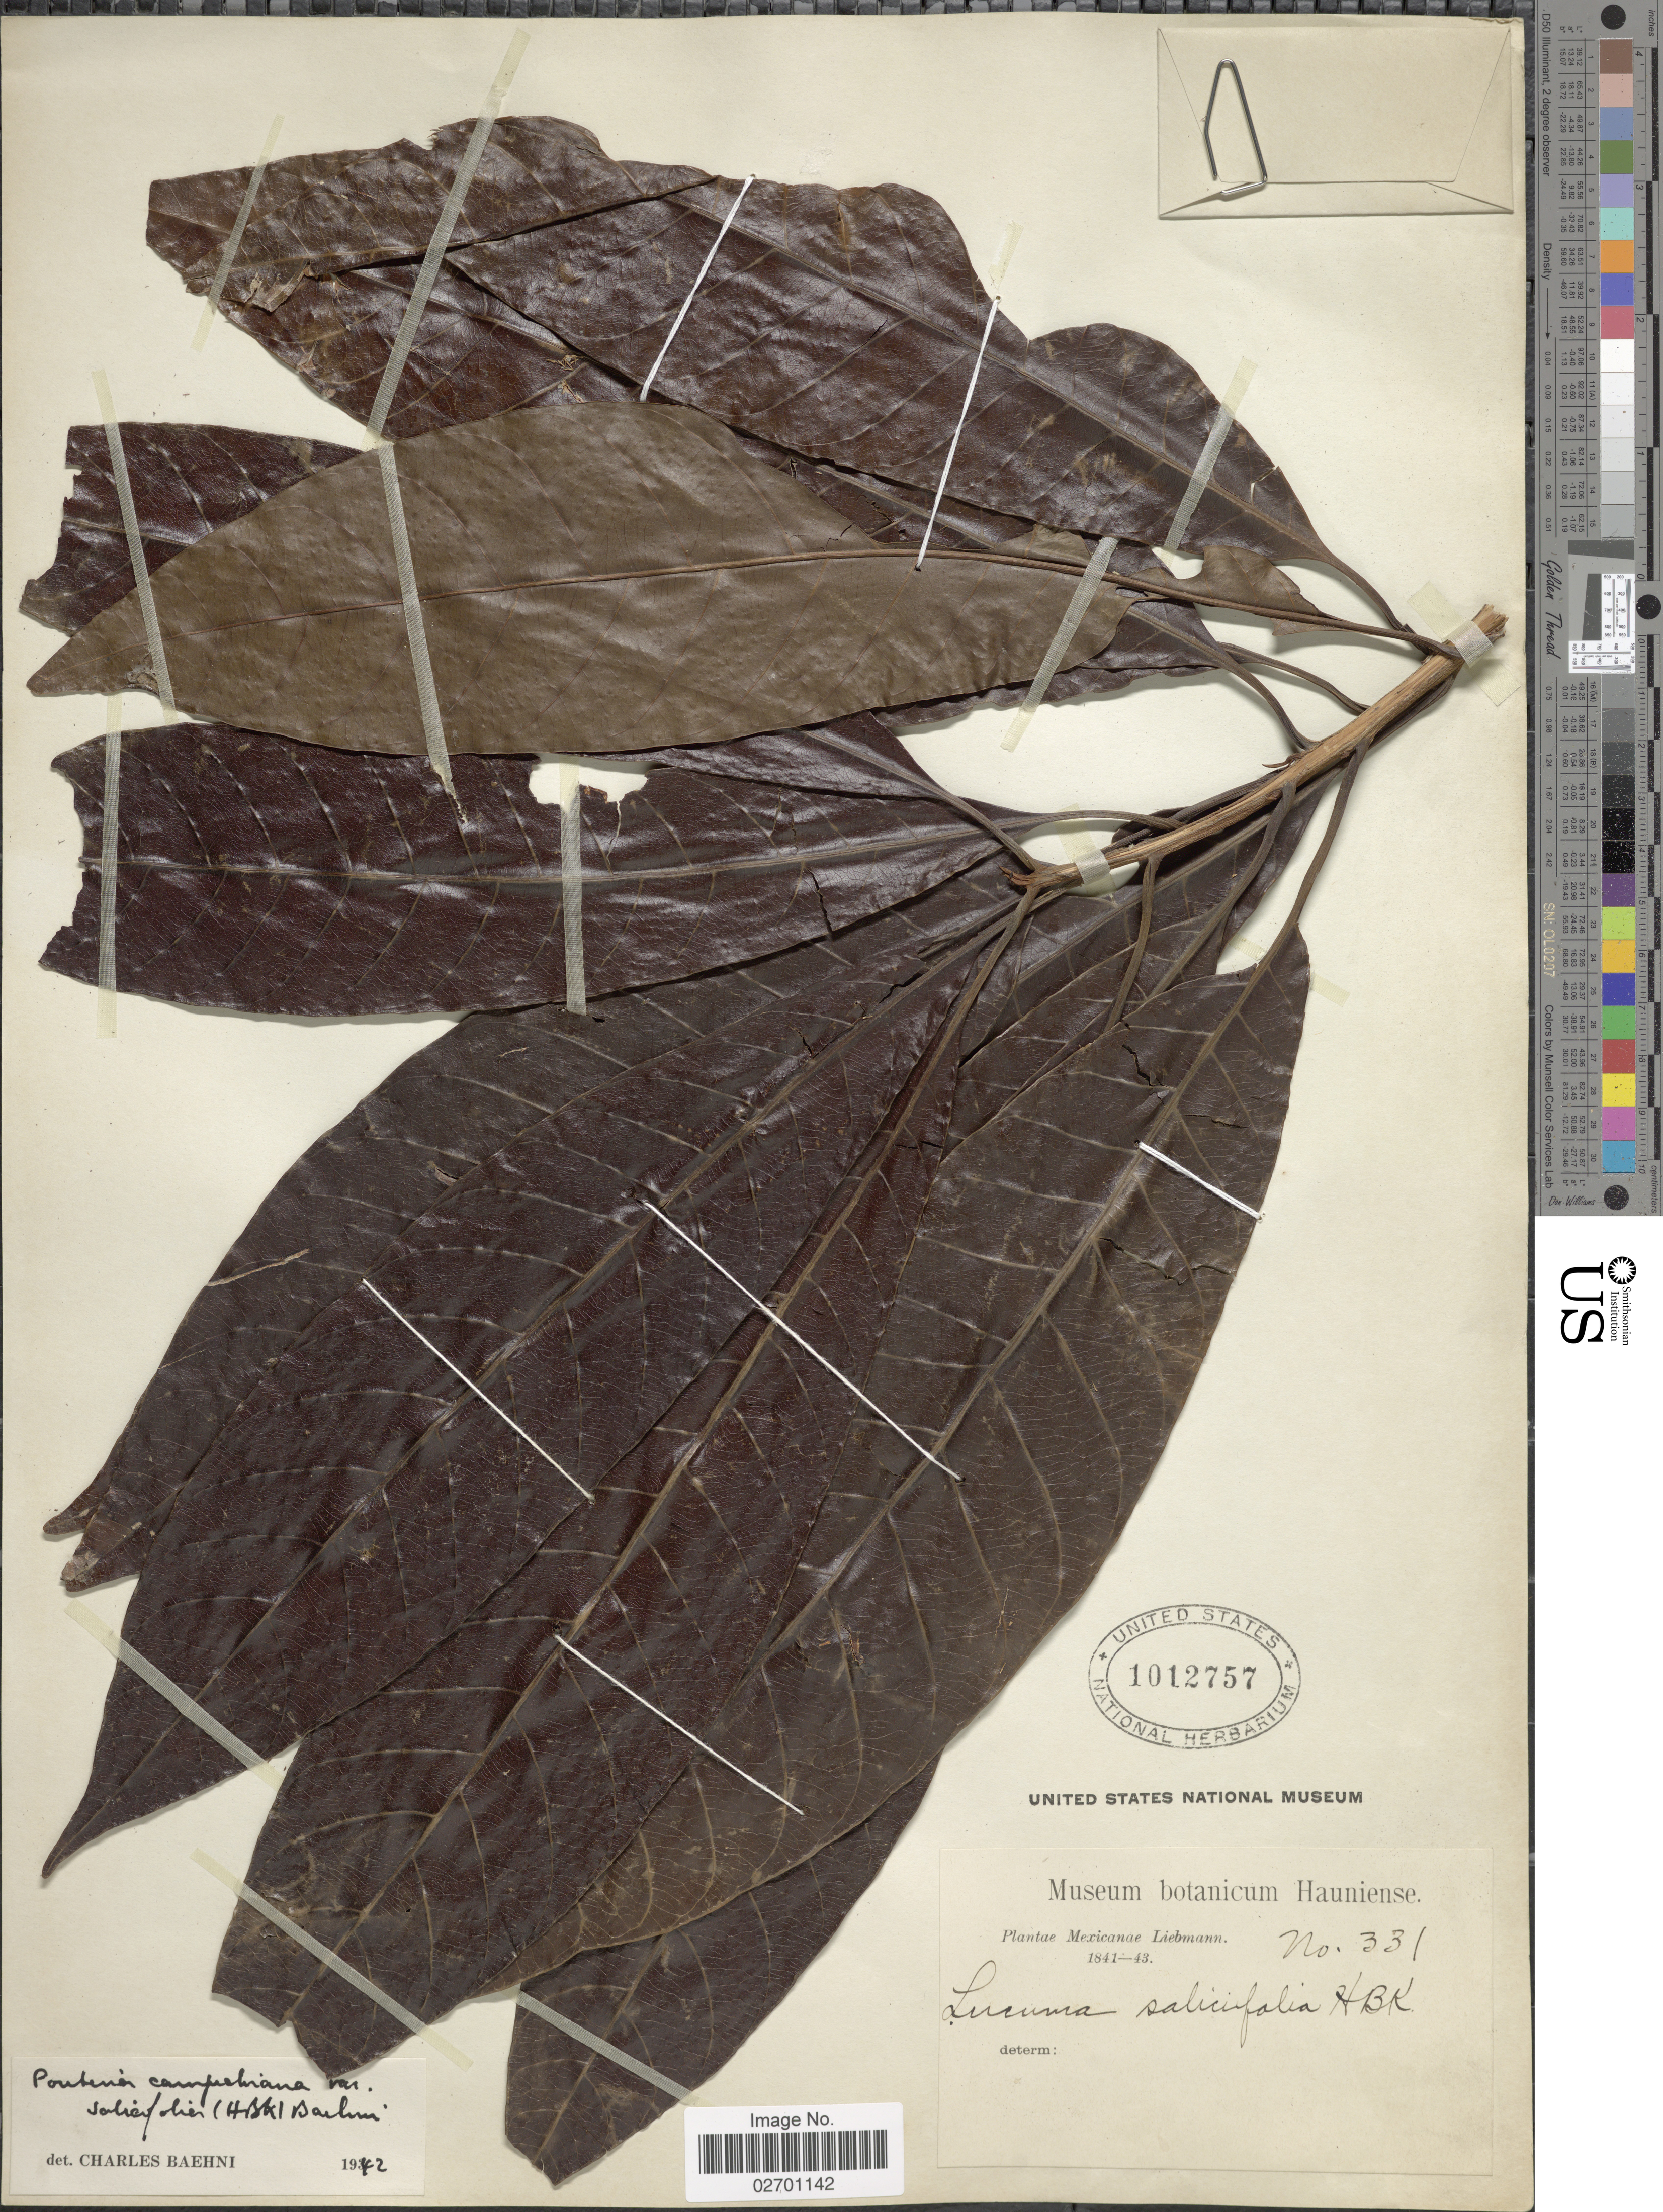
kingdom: Plantae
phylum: Tracheophyta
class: Magnoliopsida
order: Ericales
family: Sapotaceae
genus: Pouteria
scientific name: Pouteria campechiana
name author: (Kunth) Baehni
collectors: Liebmann, --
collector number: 331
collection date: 1841/1843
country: Mexico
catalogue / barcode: US 1012757